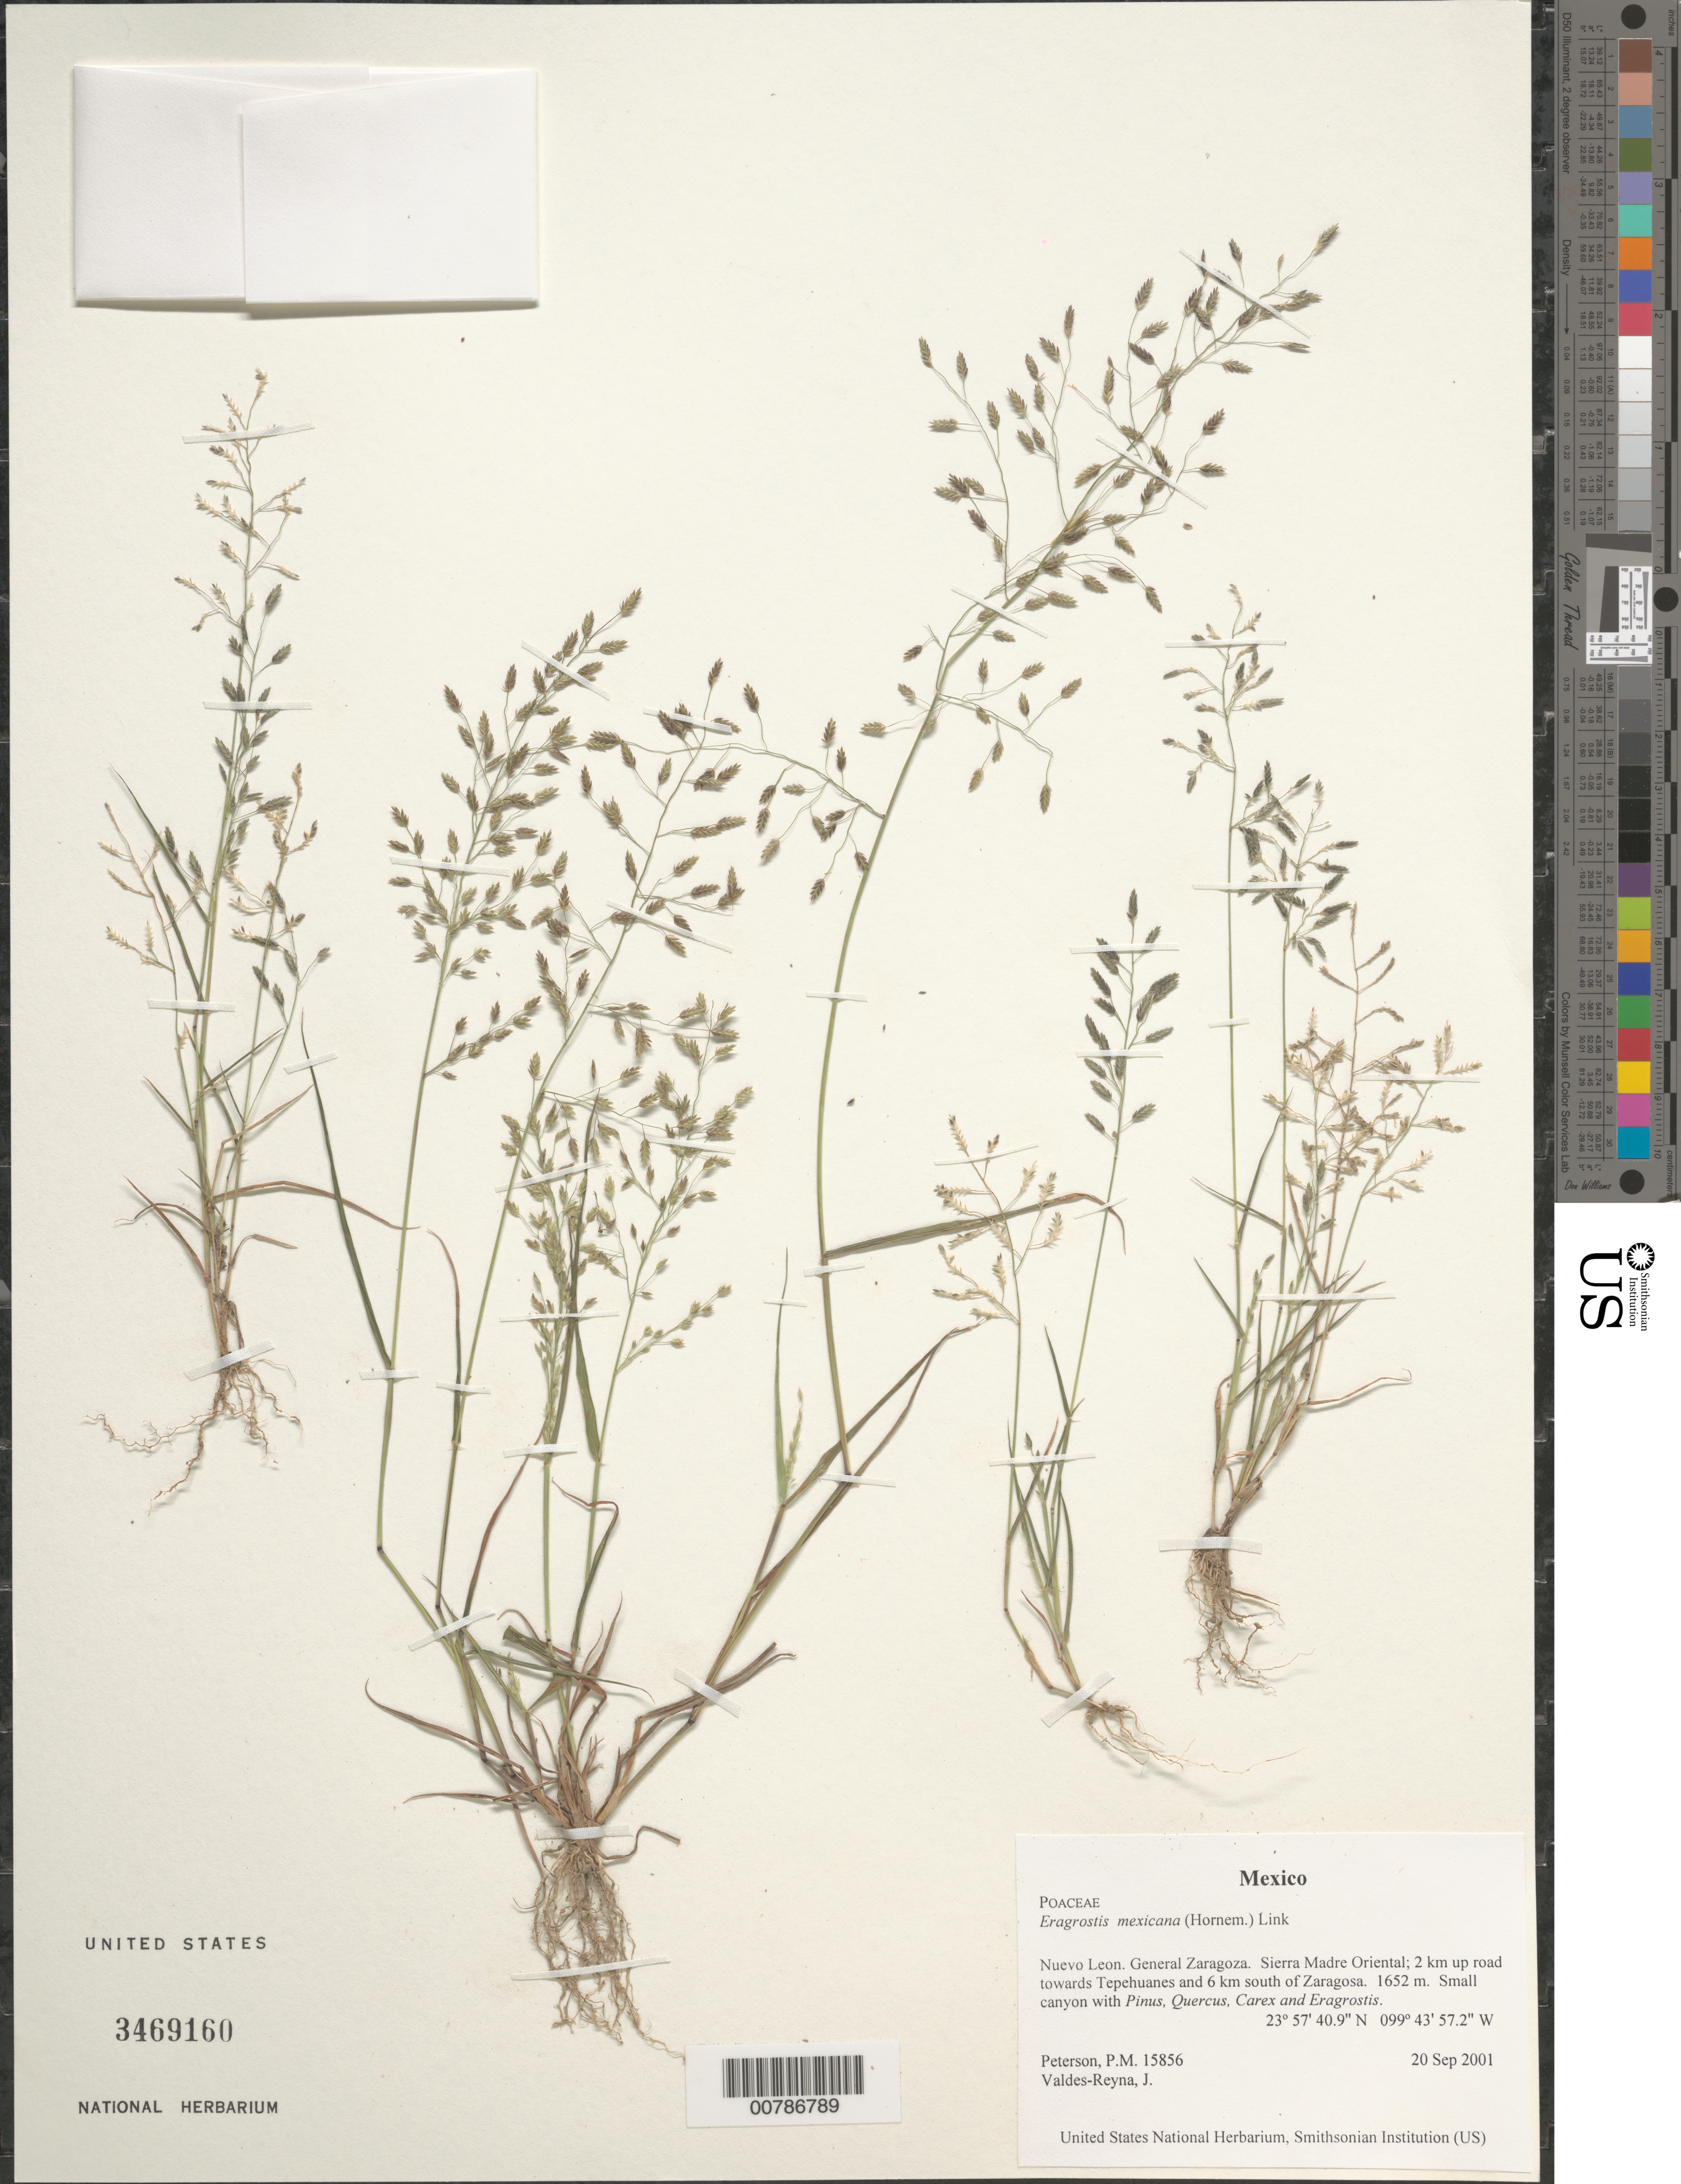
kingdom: Plantae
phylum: Tracheophyta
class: Liliopsida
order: Poales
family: Poaceae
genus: Eragrostis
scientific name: Eragrostis mexicana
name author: (Hornem.) Link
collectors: P. M. Peterson & J. Valdés-Reyna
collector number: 15856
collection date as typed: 20 Sep 2001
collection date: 2001-09-20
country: Mexico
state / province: Nuevo León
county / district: General Zaragoza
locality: Sierra Madre Oriental; 2 km up road towards Tepehuanes and 6 km south of Zaragosa.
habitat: Small canyon with ~Pinus, Quercus, Carex and Eragrostis~.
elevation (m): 1652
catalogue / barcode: US 3469160